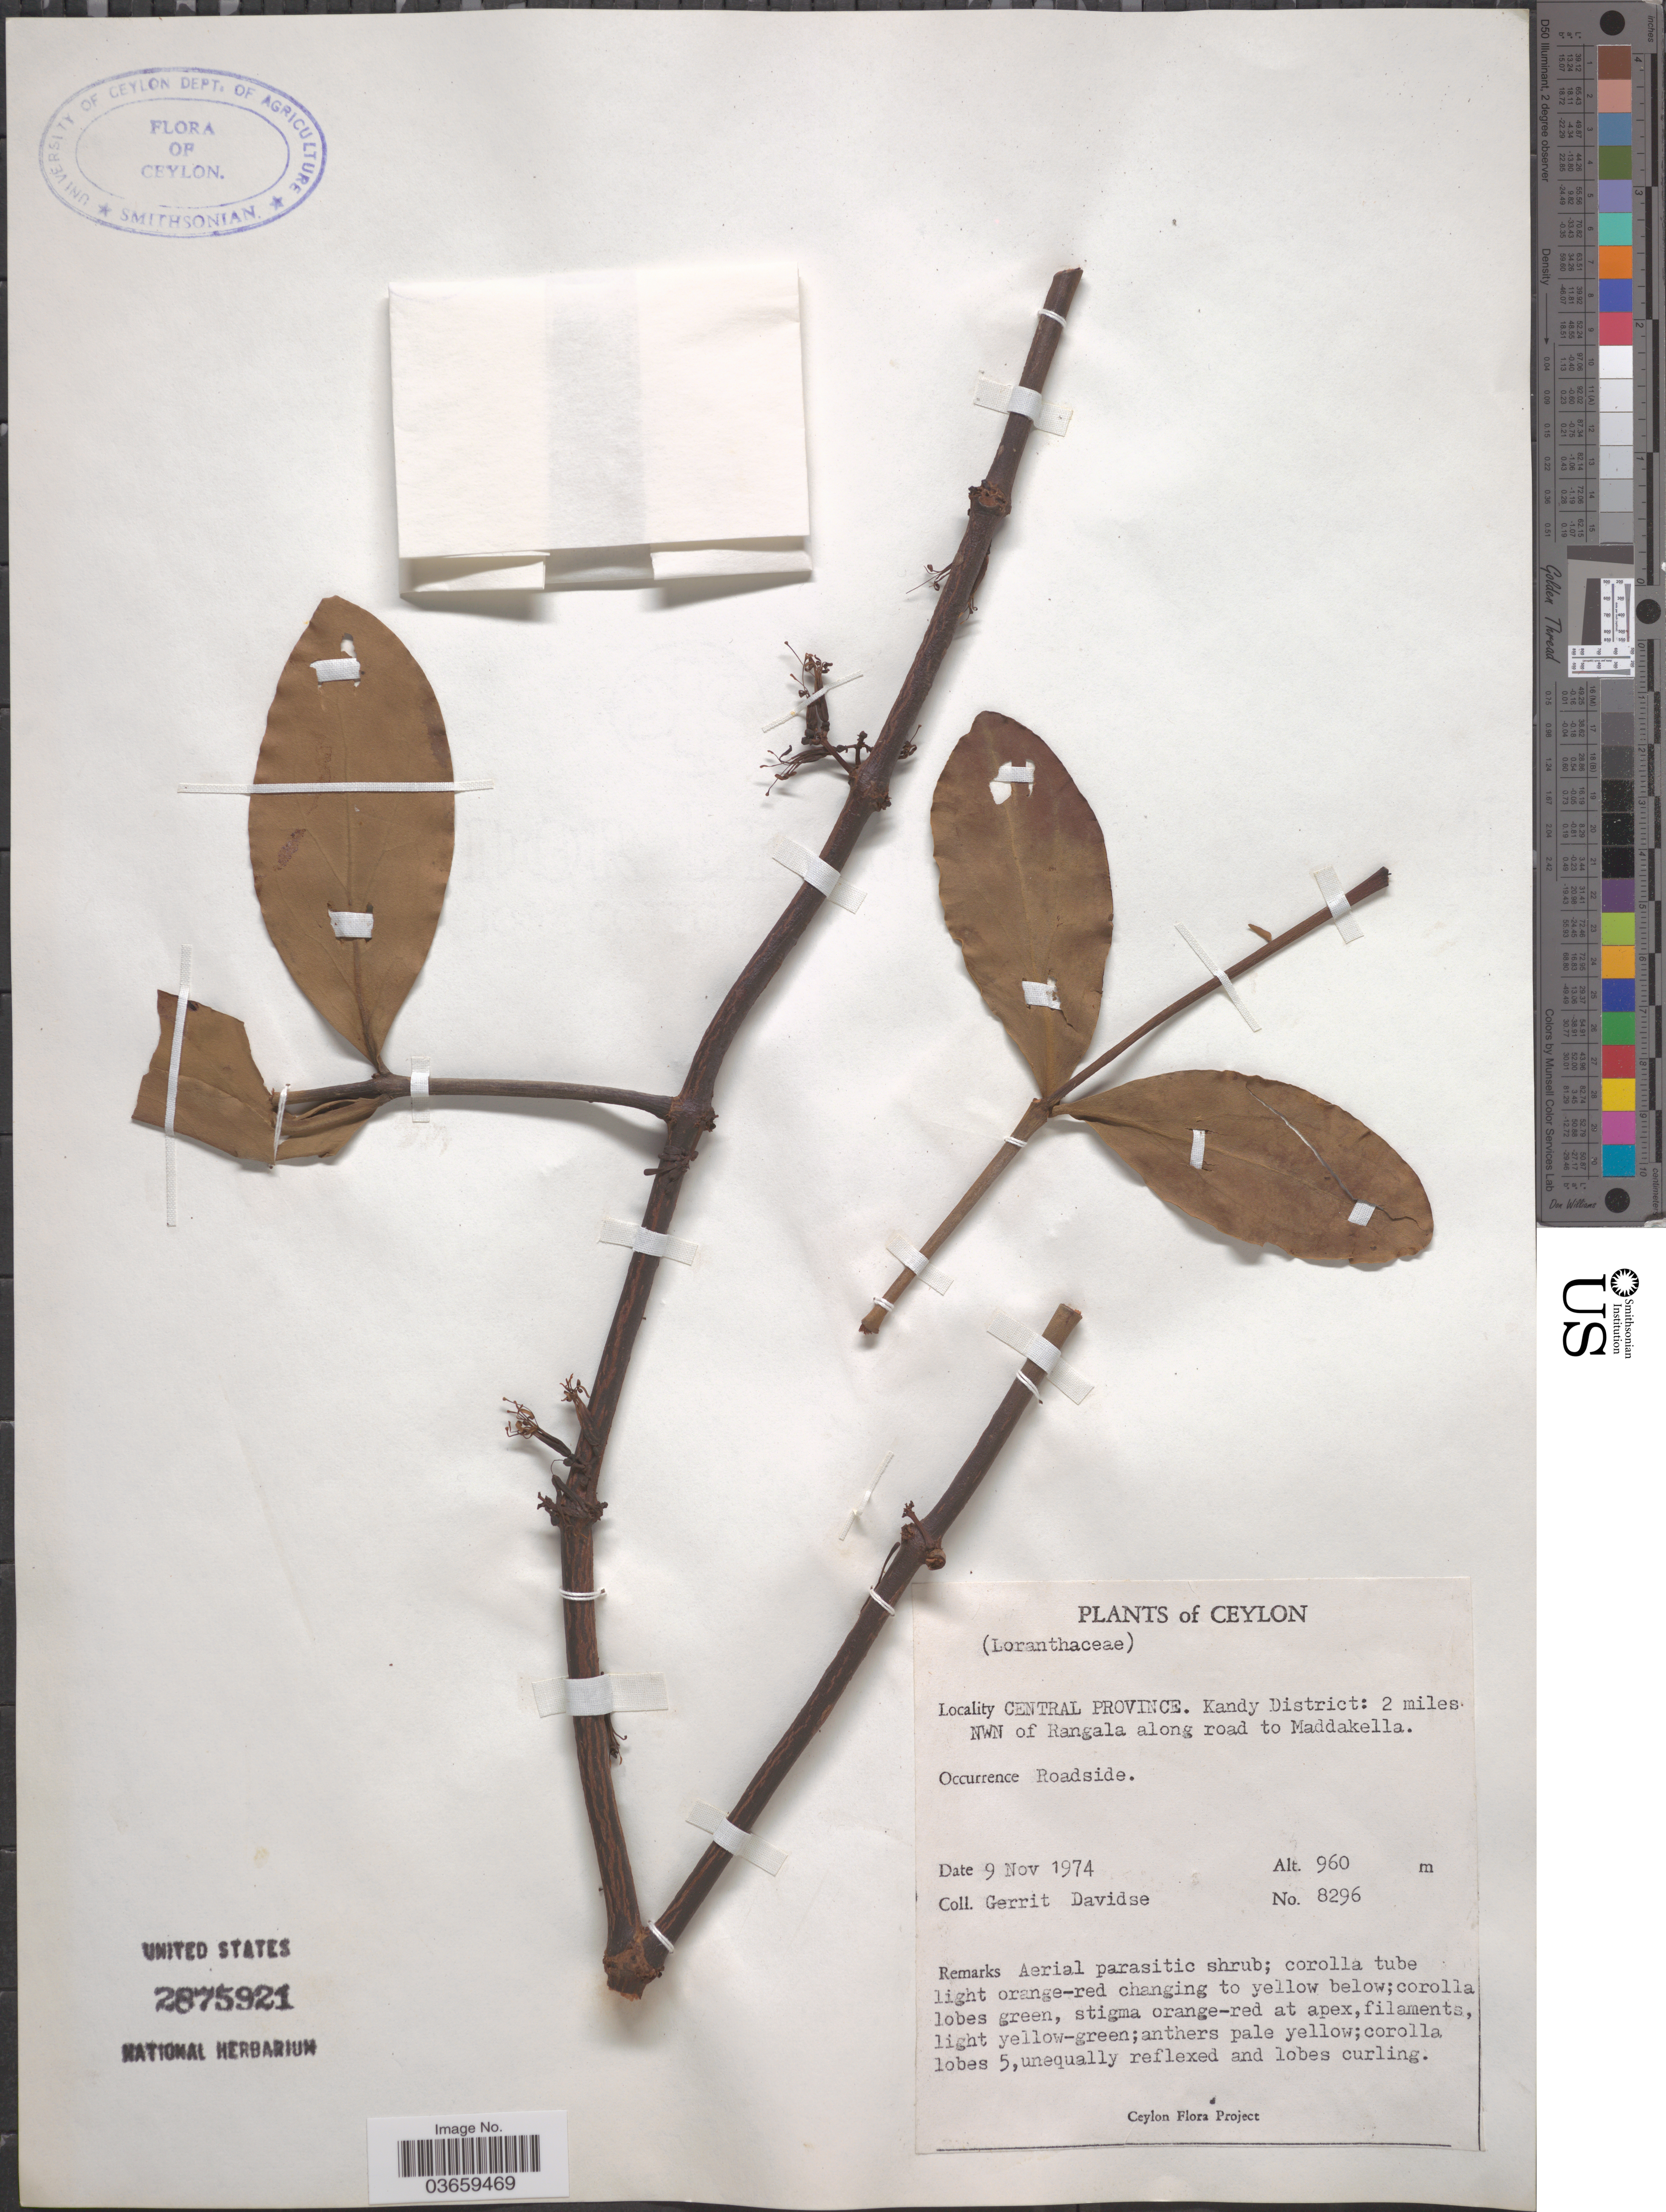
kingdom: Plantae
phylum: Tracheophyta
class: Magnoliopsida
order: Santalales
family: Loranthaceae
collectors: G. Davidse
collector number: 8296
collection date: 1974-11-09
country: Sri Lanka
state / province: Central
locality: Kandy District: 2 miles NWN of Rangala along road to Maddakella.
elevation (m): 960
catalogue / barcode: US 2875921